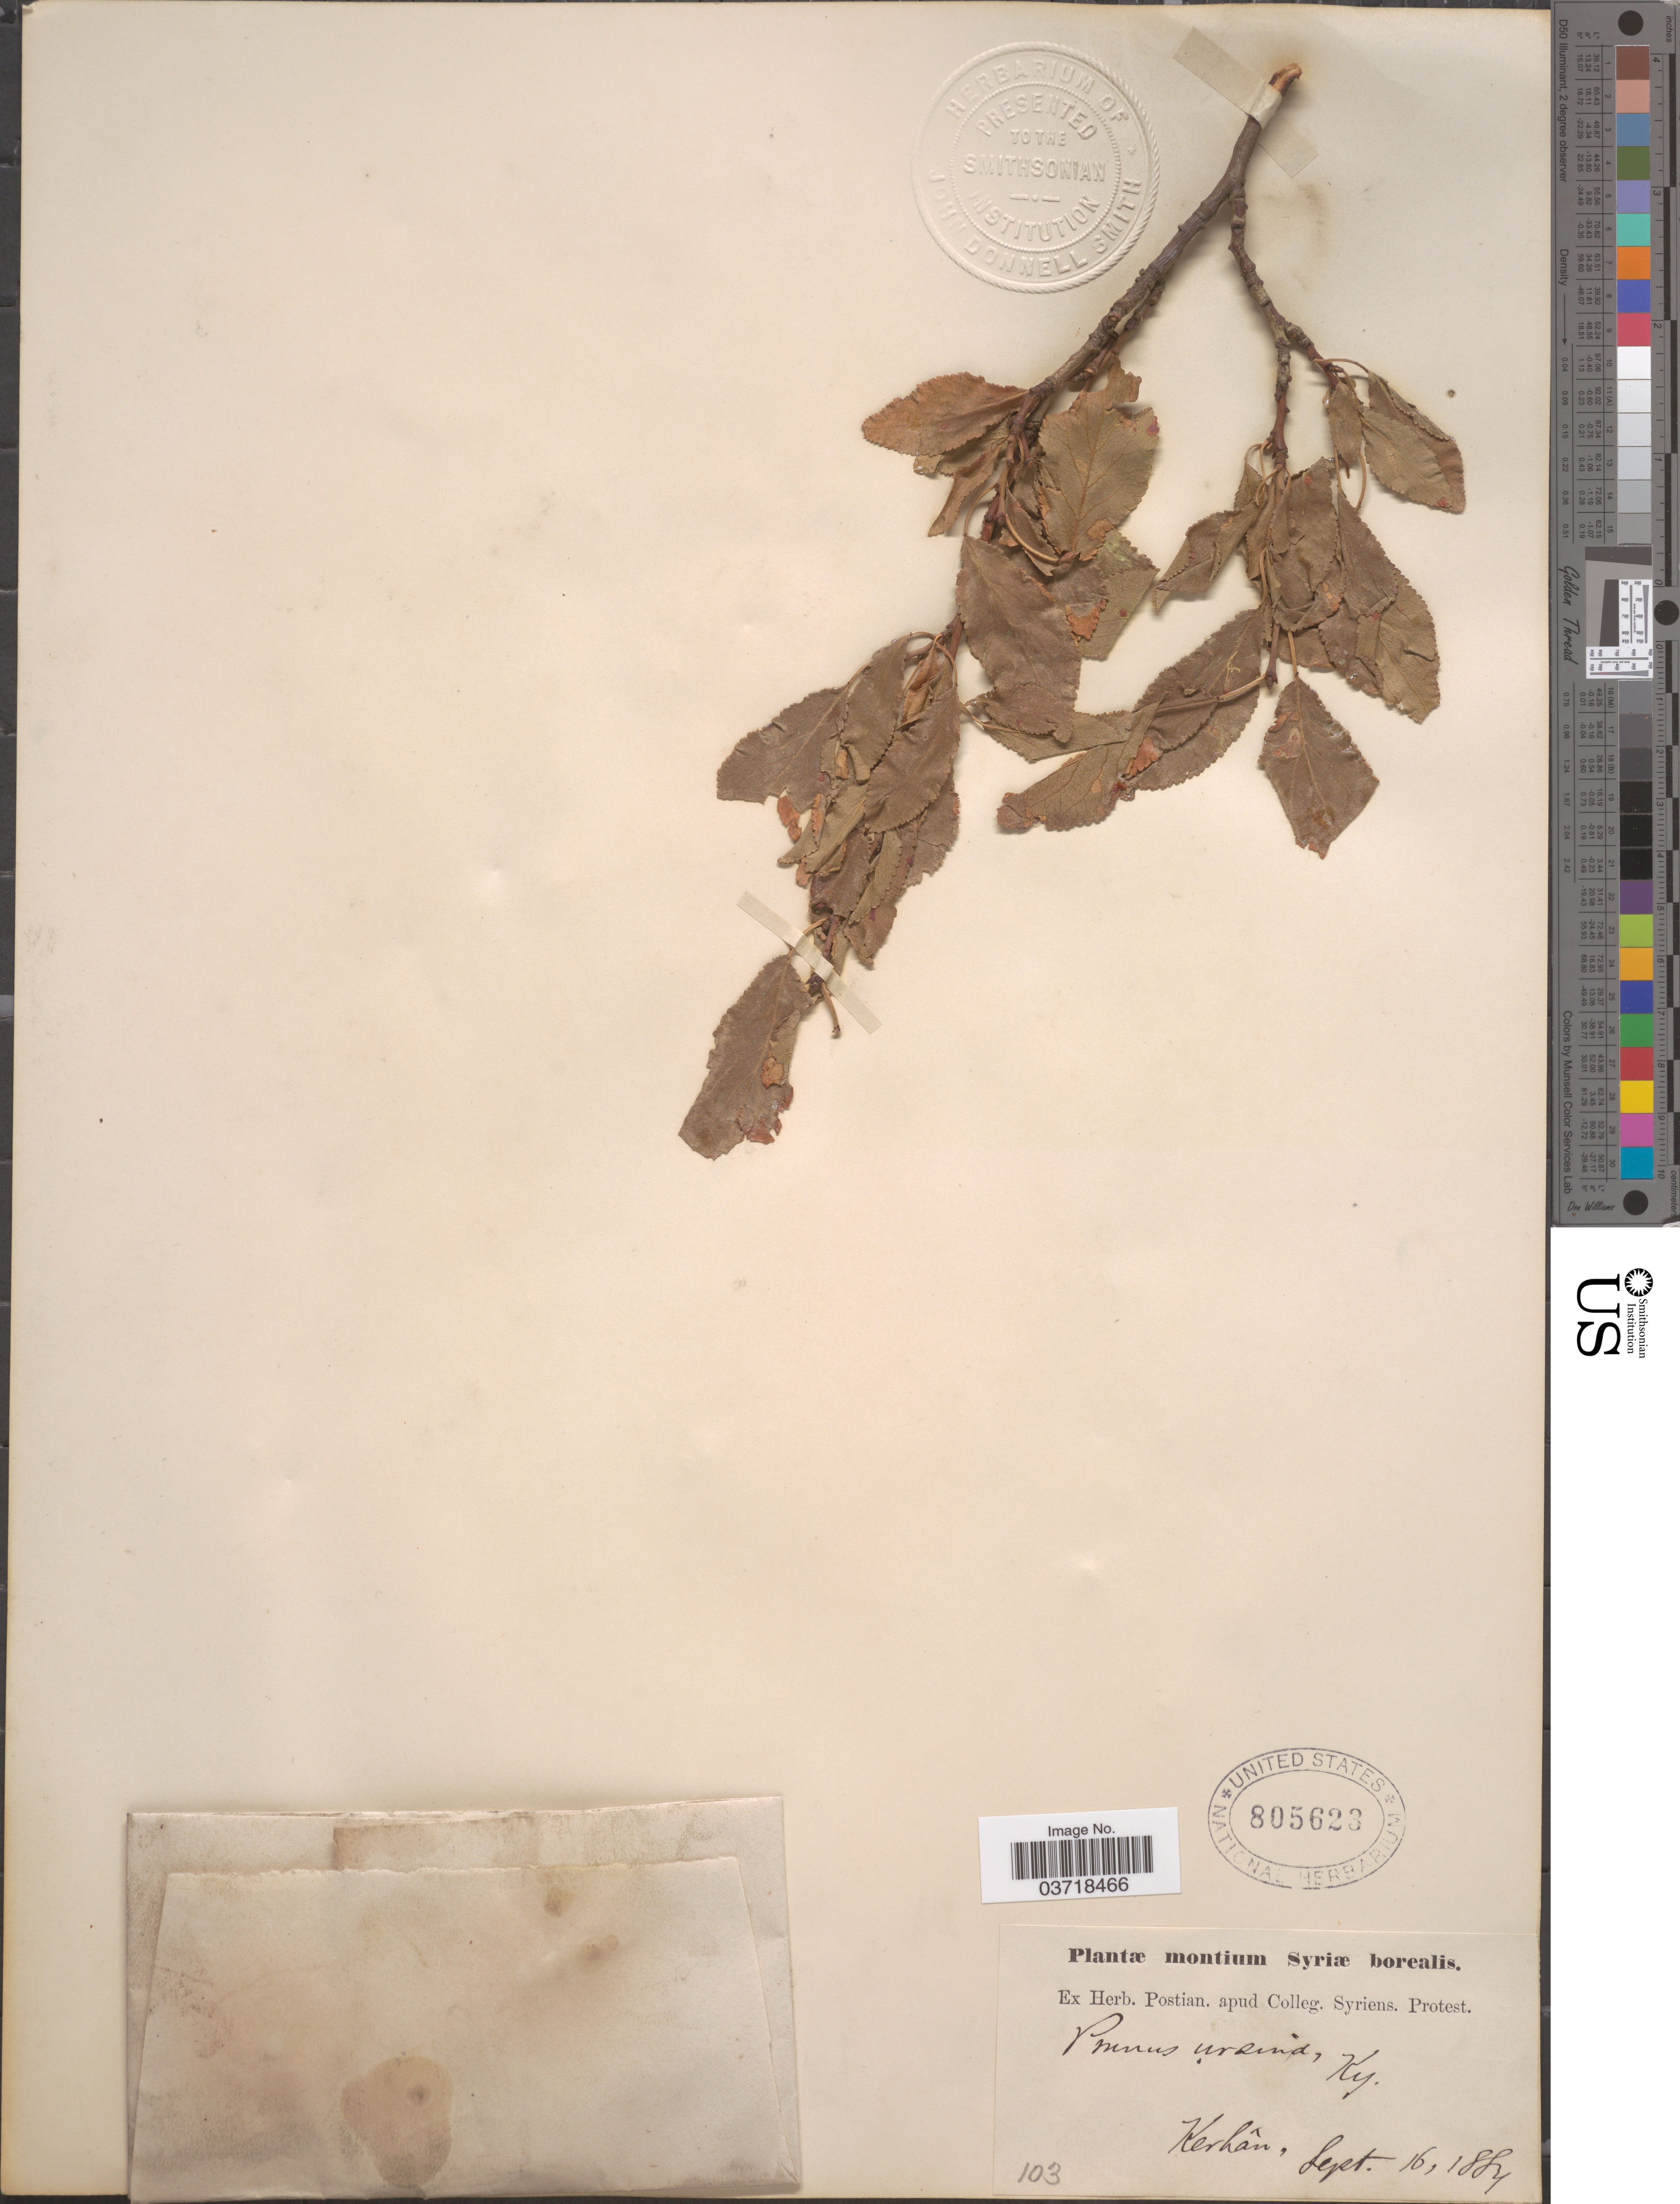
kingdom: Plantae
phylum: Tracheophyta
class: Magnoliopsida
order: Rosales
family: Rosaceae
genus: Prunus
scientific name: Prunus ursina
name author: Kotschy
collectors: ex herb. Postian. apud Colleg. Syriens. Protest. USE "Fannie P. A. Shepard" (10308853) AS PRIMARY COLLECTOR INSTEAD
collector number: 103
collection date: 1884-09-16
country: Syria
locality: Montium Syriæ borealis. Kerhân.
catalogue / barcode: US 805623